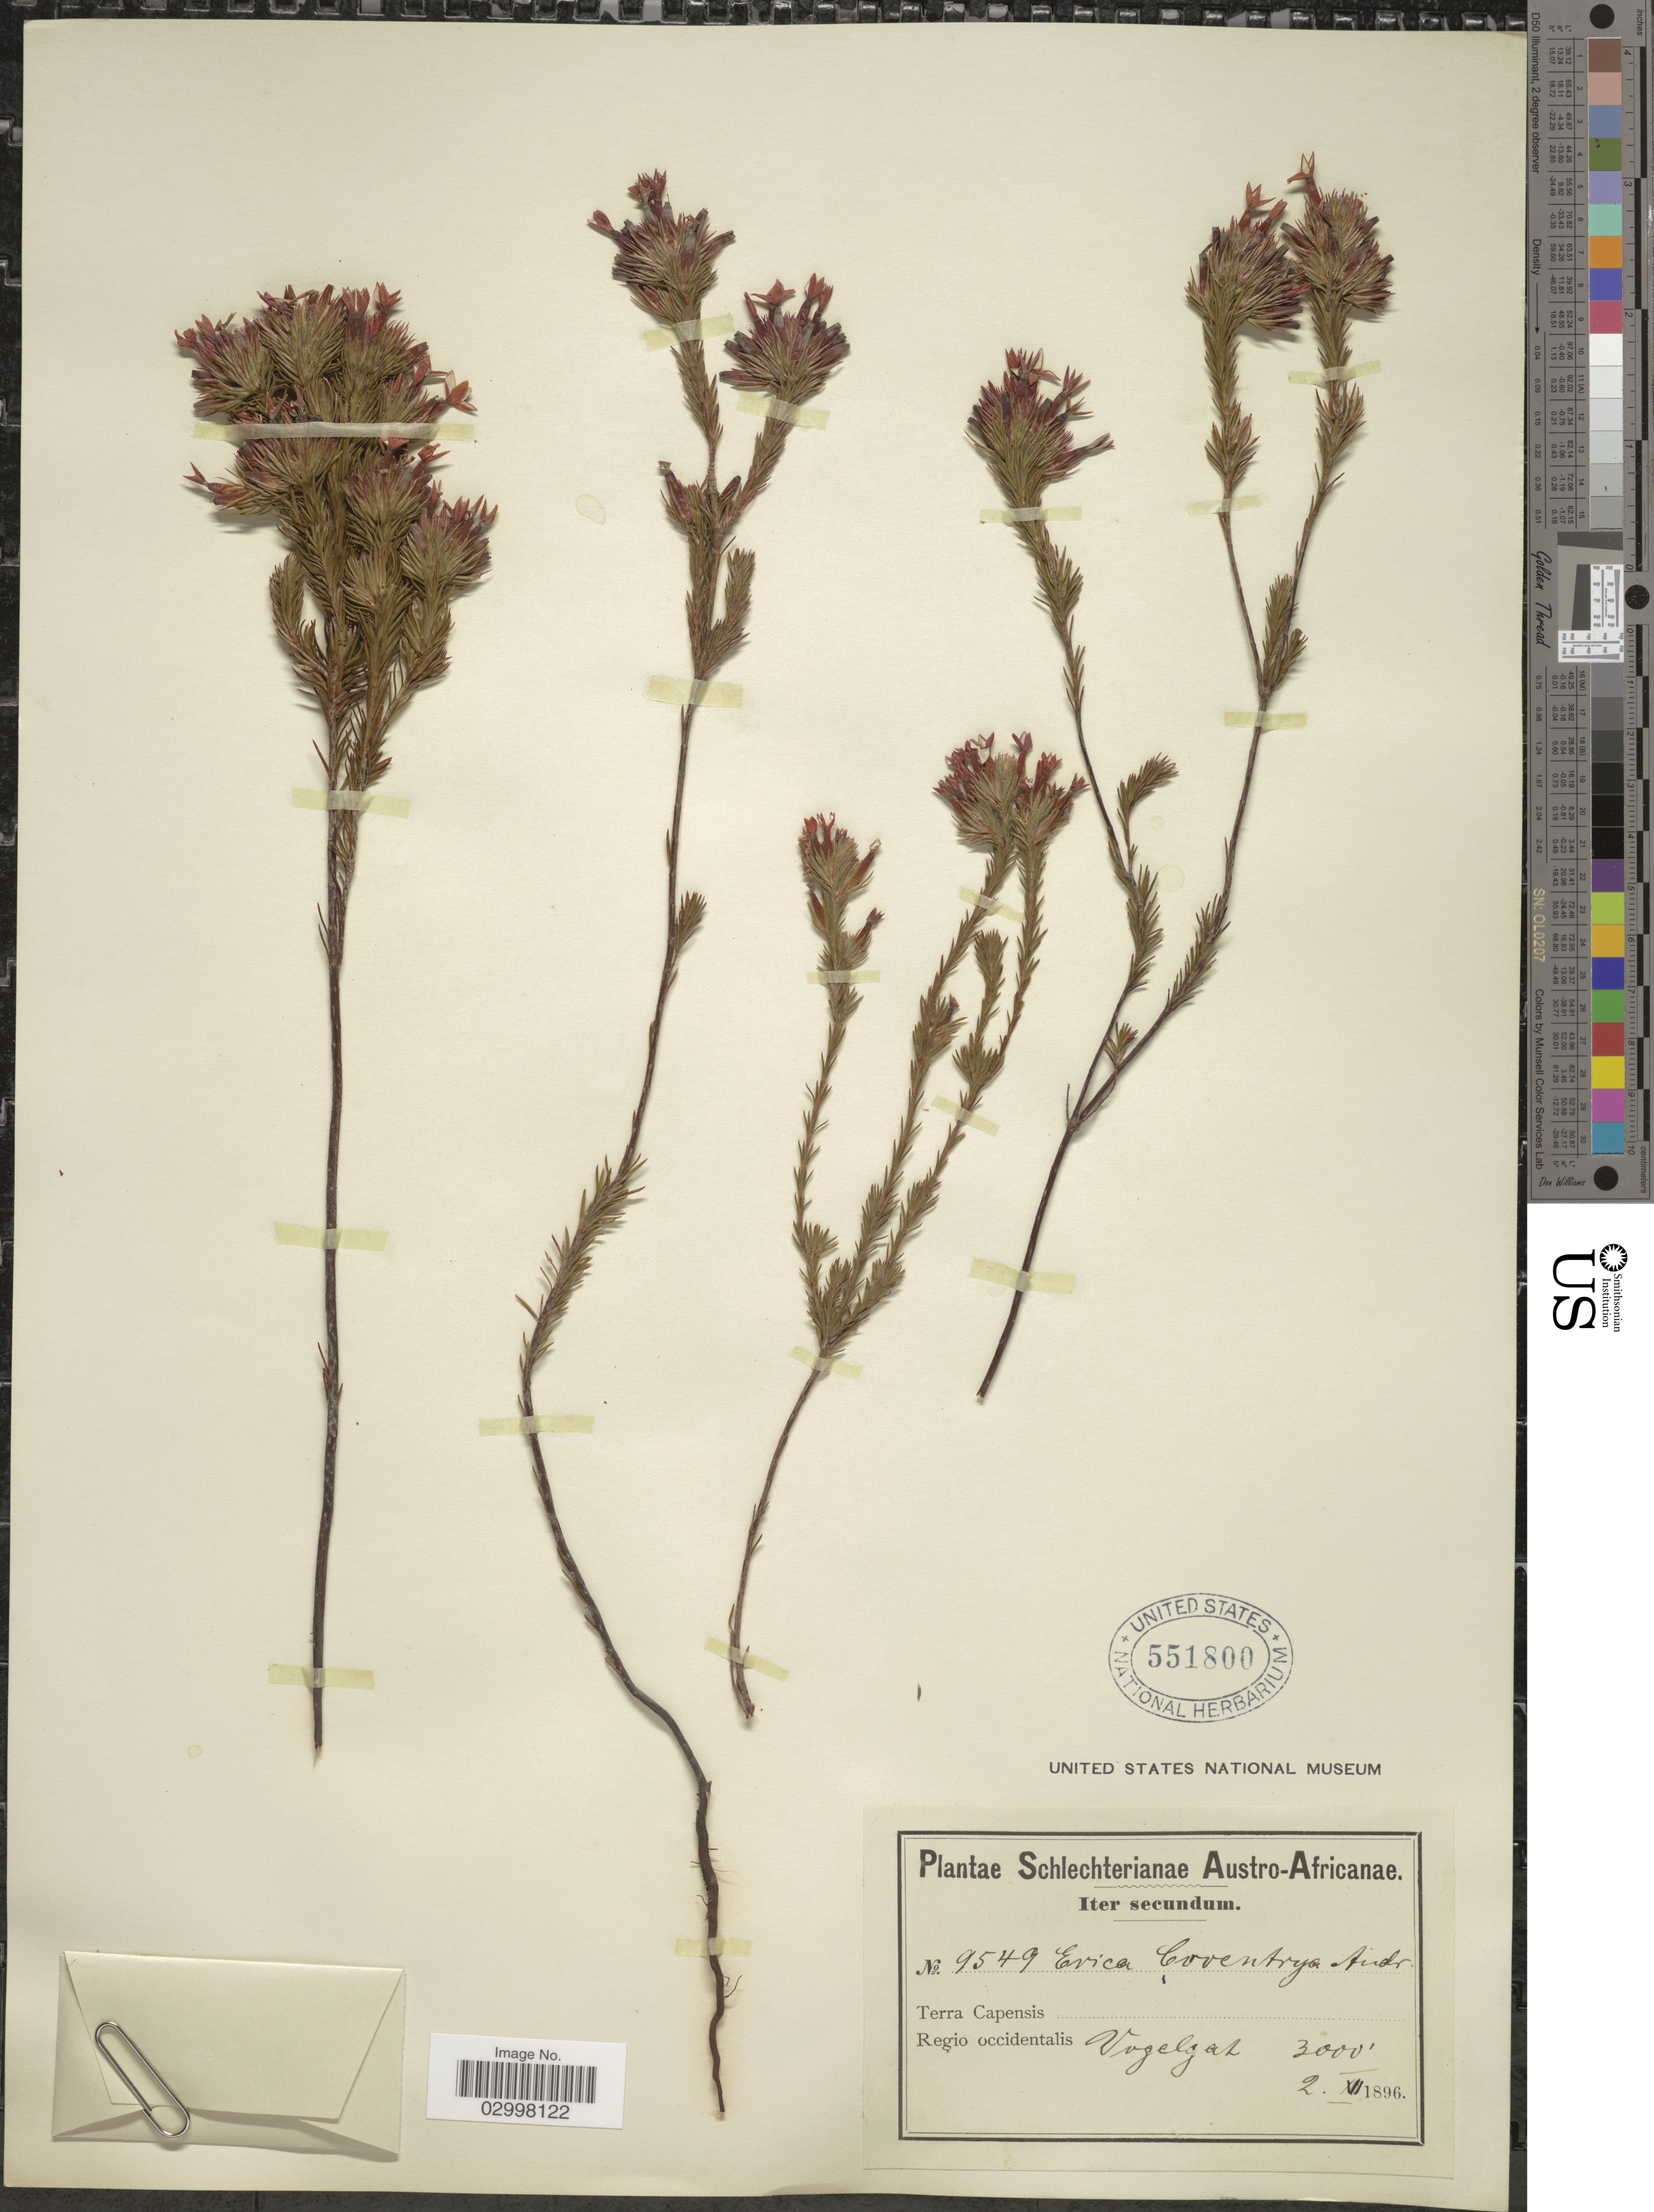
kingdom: Plantae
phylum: Tracheophyta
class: Magnoliopsida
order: Ericales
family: Ericaceae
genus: Erica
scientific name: Erica coventrya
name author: Andrews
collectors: Schlechter, --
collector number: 9549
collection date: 1896-12-02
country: South Africa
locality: Austro-Africanae. Terra Capensis Regio occidentalis. Vogelgat.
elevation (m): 914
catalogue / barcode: US 551800